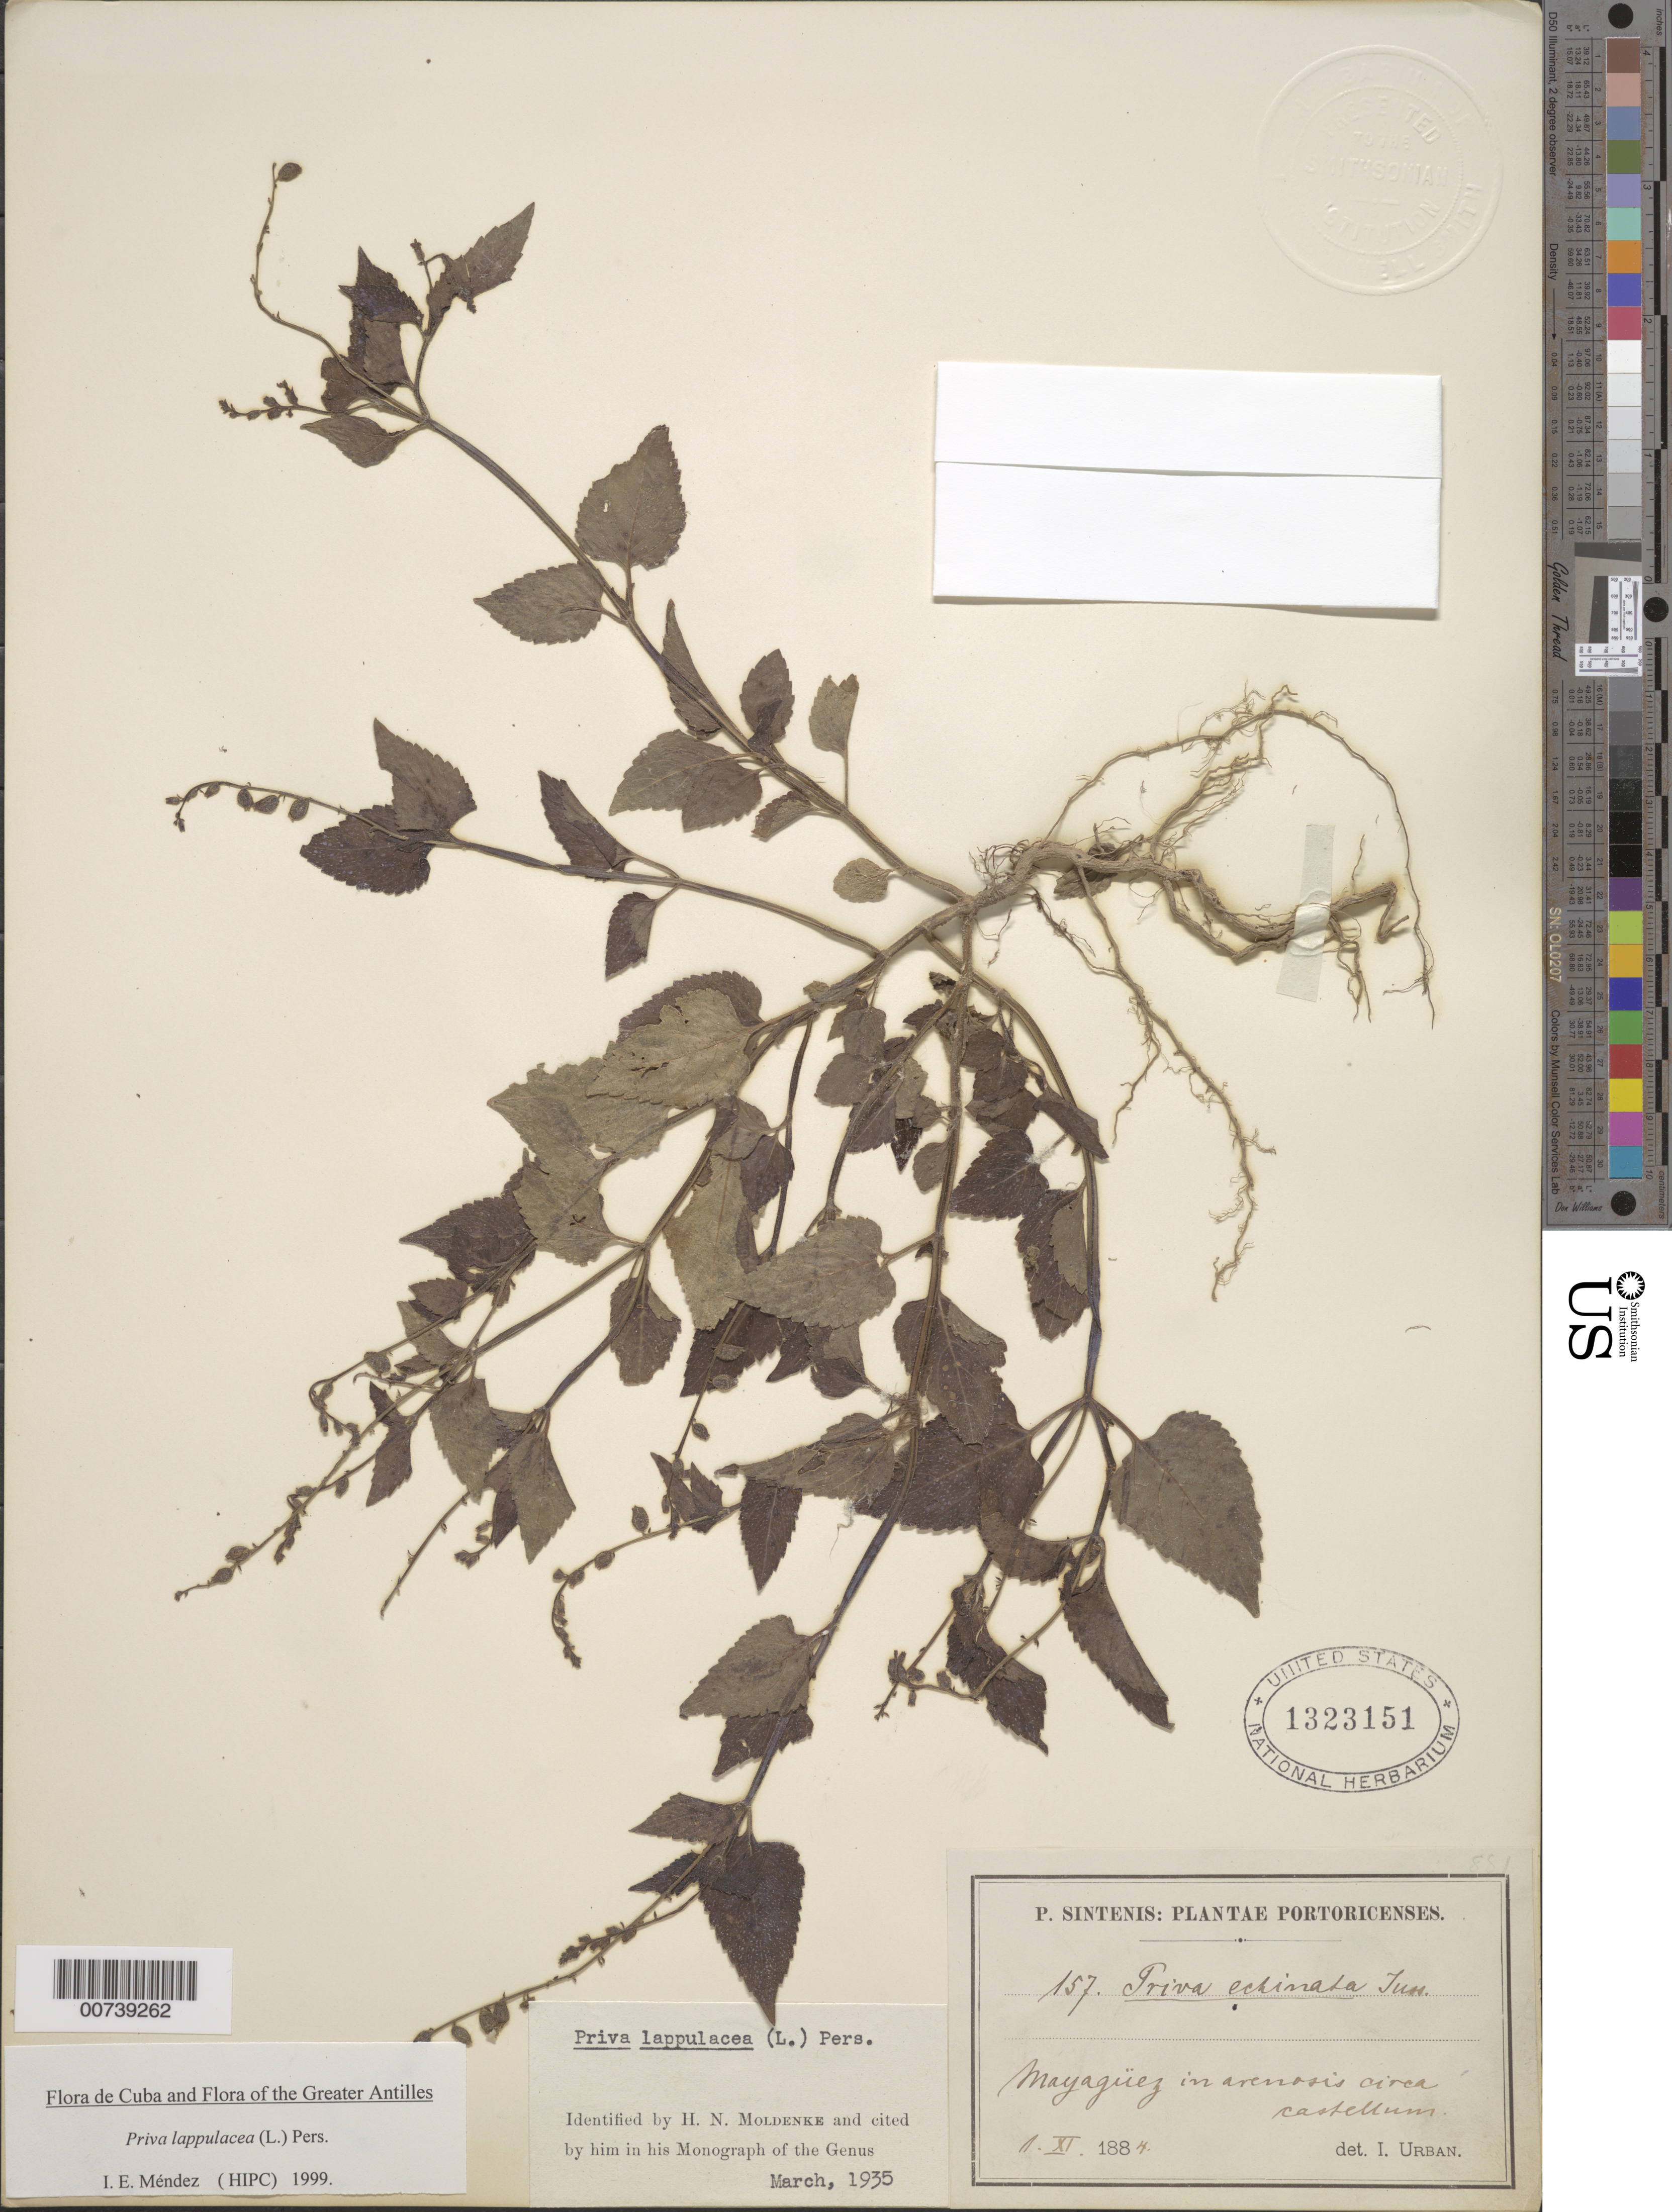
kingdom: Plantae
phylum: Tracheophyta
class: Magnoliopsida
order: Lamiales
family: Verbenaceae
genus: Priva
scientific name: Priva lappulacea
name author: (L.) Pers.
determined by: Méndez, Isidro E., (HIPC)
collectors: P. Sintenis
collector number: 157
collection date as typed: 01 Nov 1884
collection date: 1884-11-01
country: Puerto Rico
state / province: Mayagüez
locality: Mayaguez in arenasis circa castellum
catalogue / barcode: US 1323151